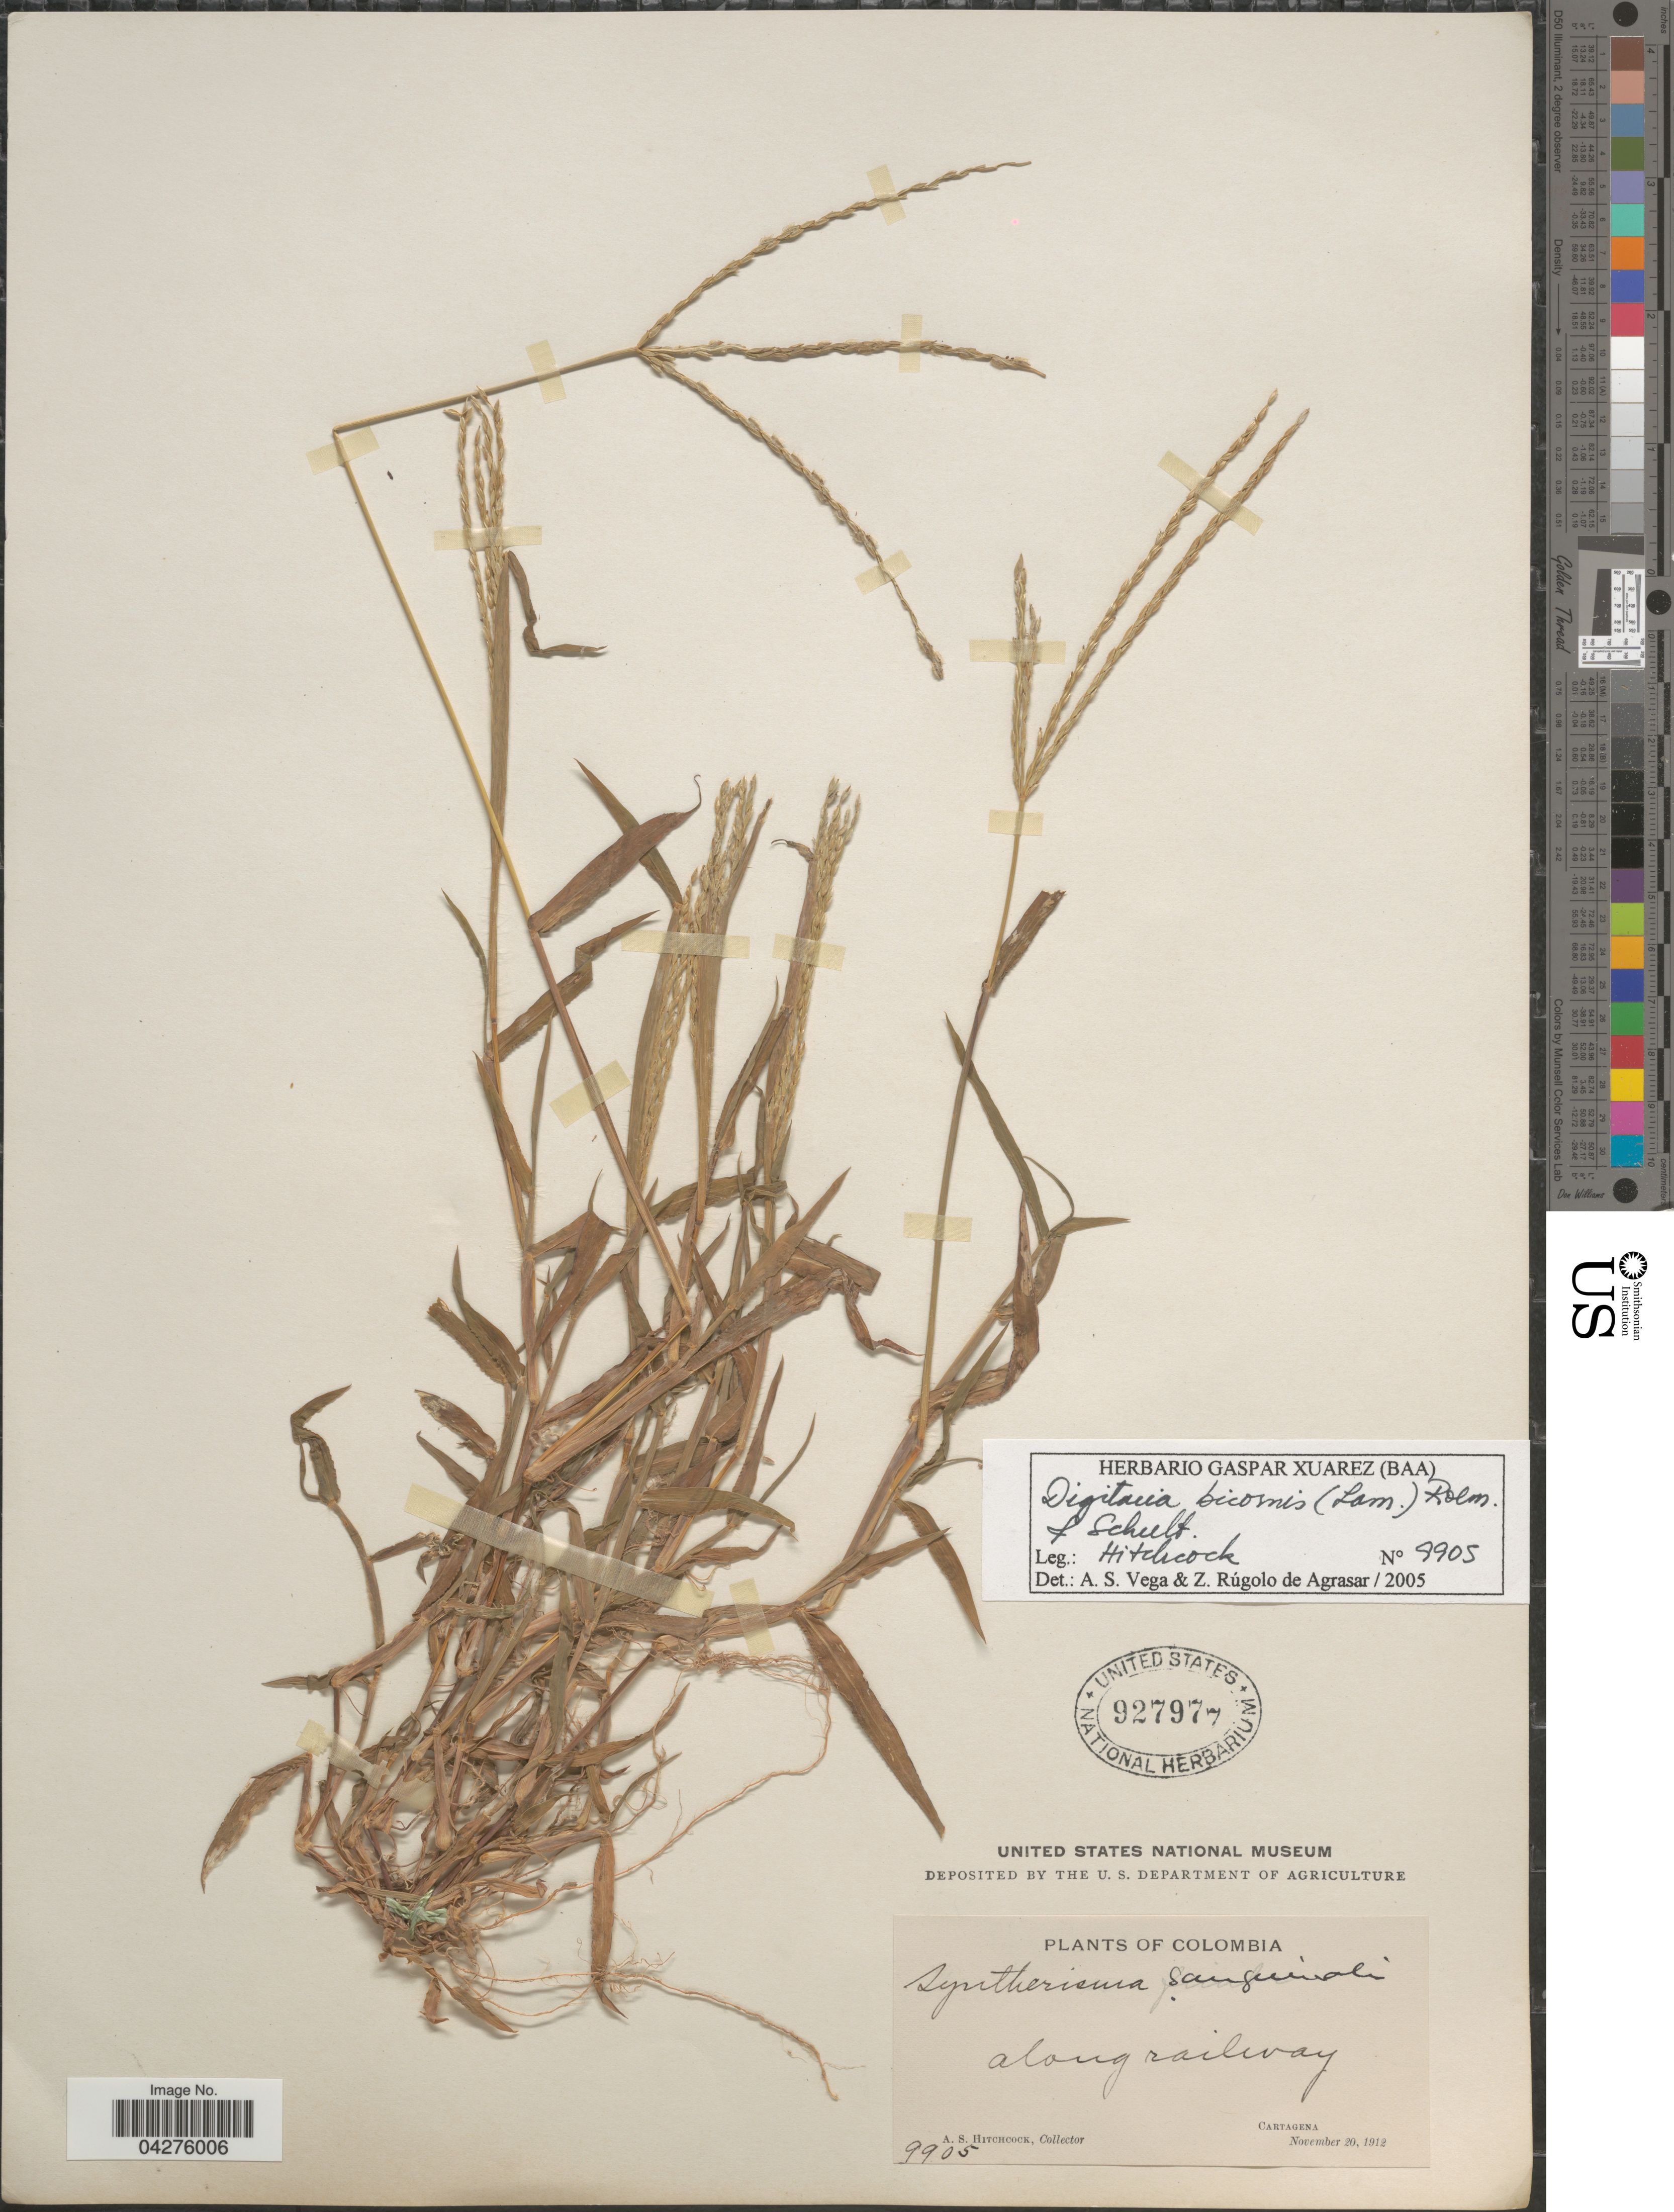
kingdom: Plantae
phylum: Tracheophyta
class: Liliopsida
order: Poales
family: Poaceae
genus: Digitaria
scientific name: Digitaria bicornis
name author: (Lam.) Roem. & Schult.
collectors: A. S. Hitchcock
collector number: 9905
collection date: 1912-11-20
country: Colombia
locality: Along railway. Cartagena.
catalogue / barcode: US 927977